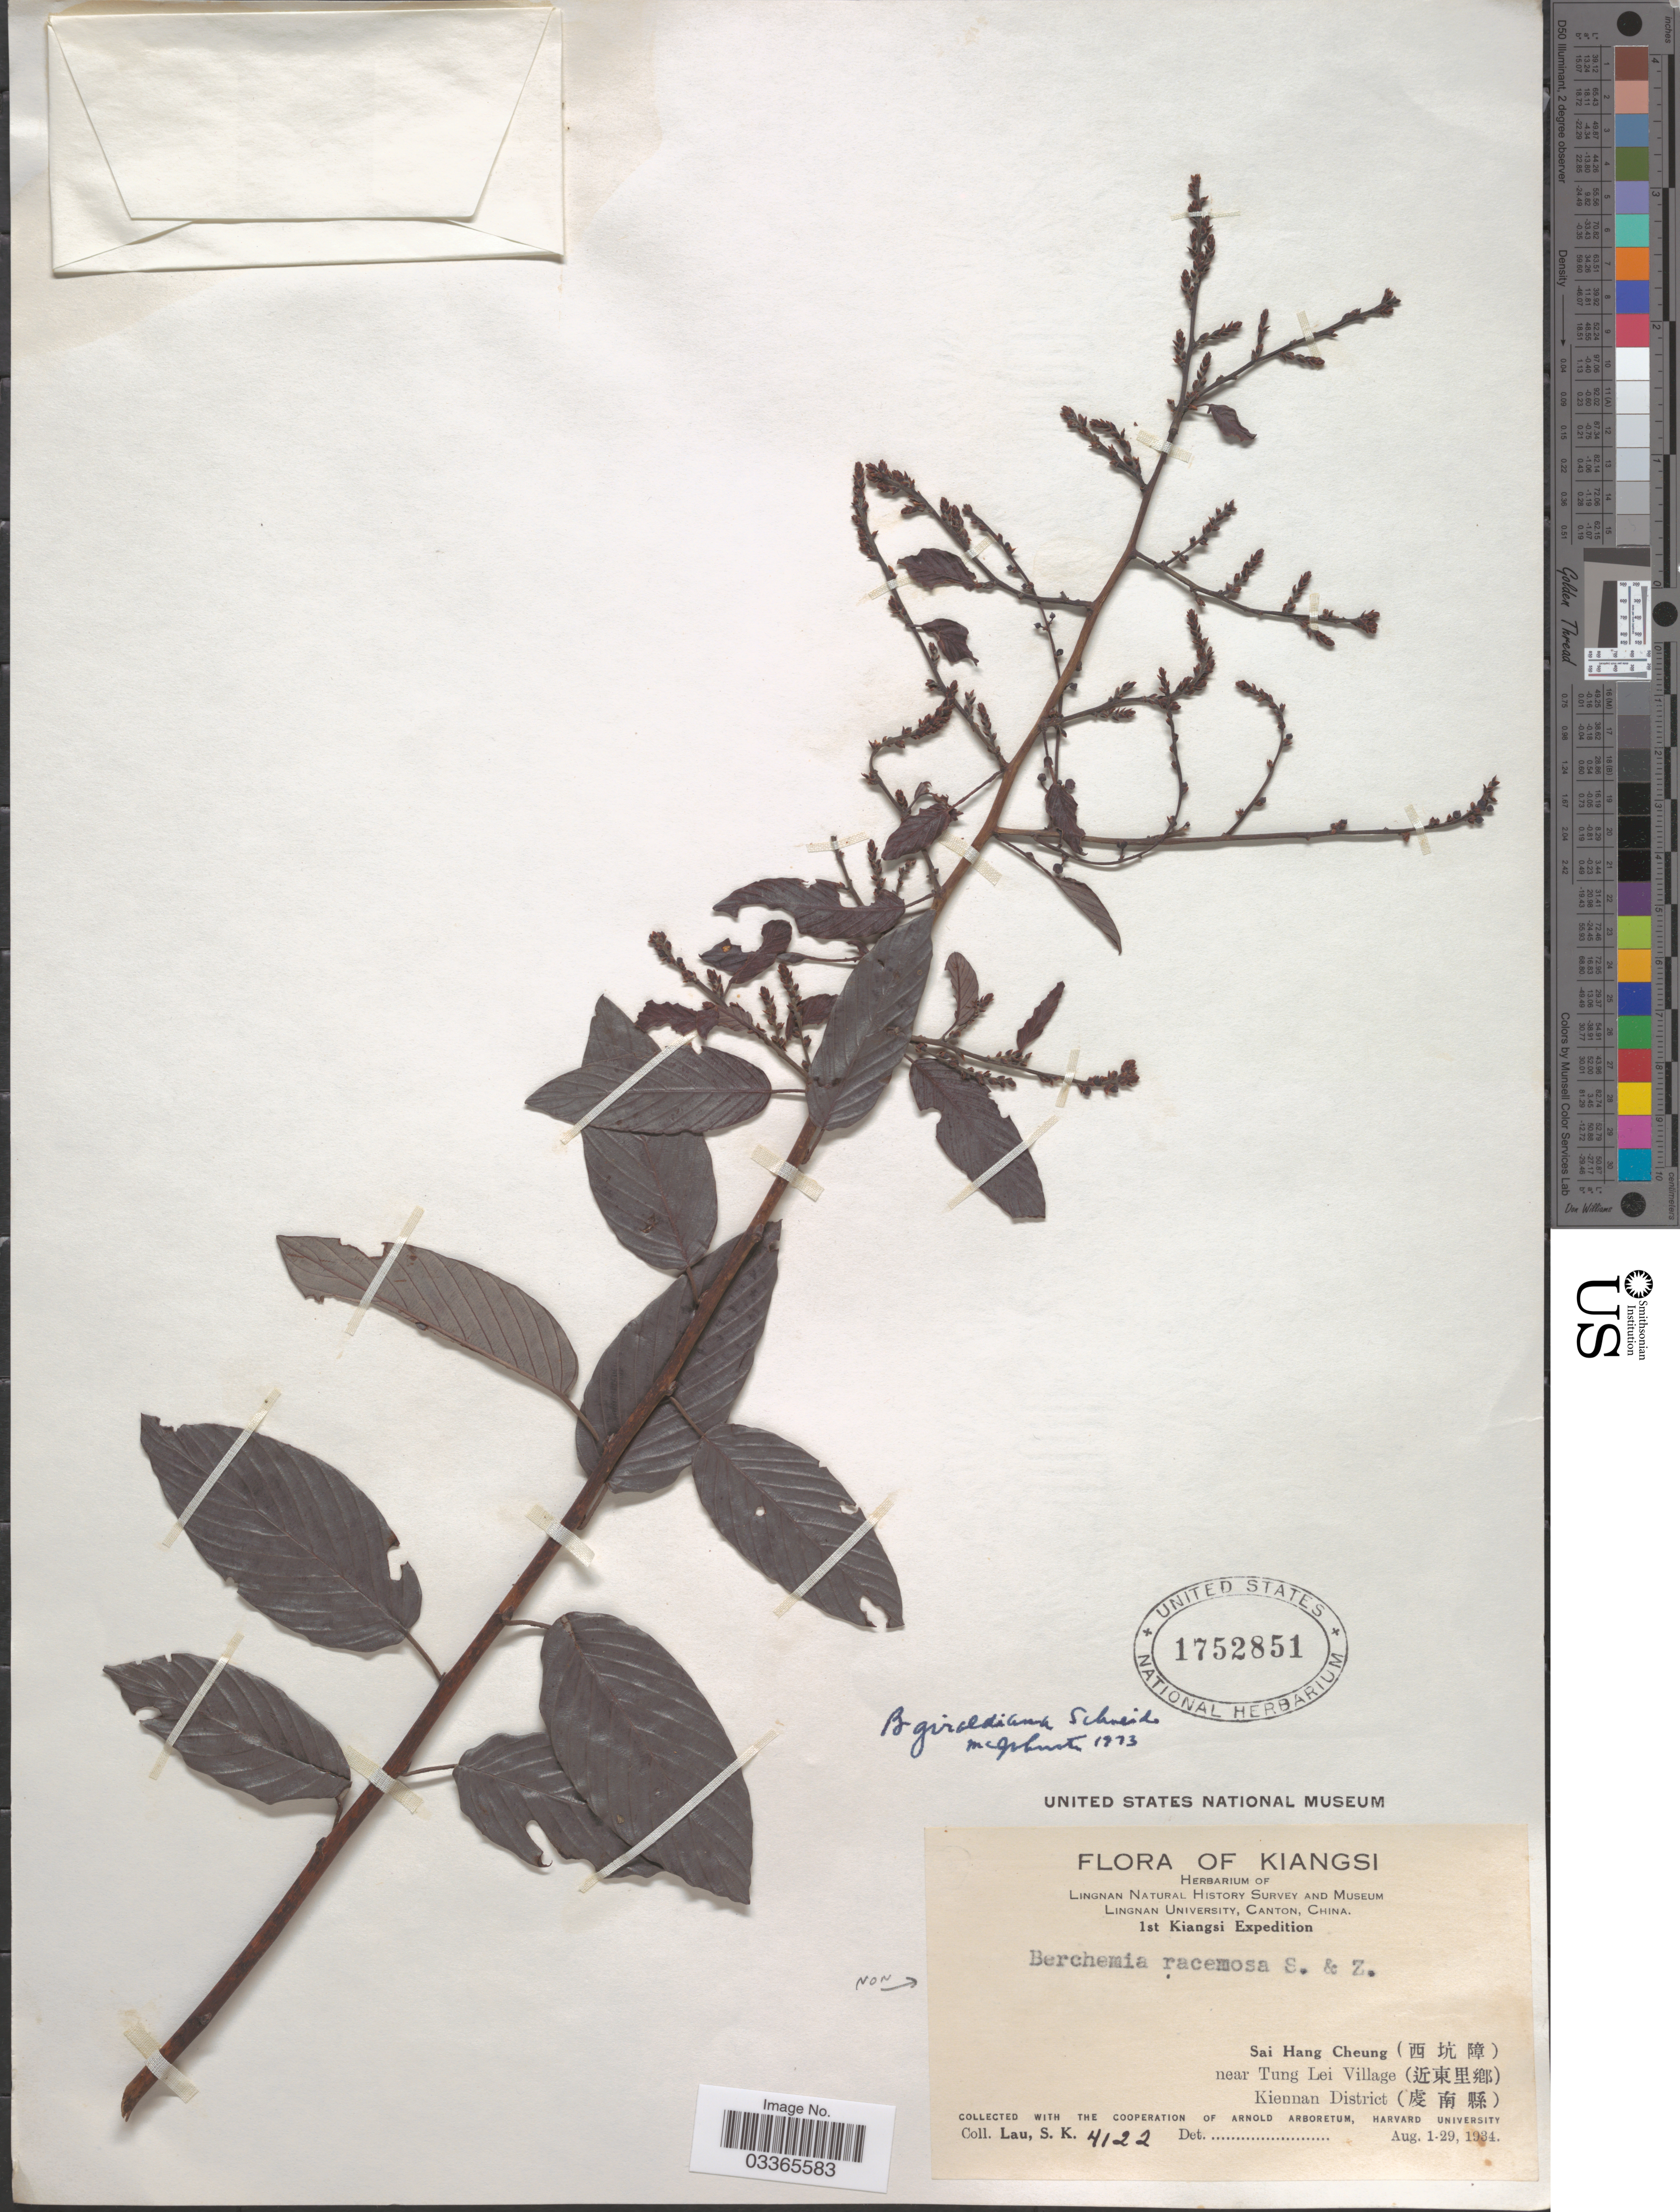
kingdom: Plantae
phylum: Tracheophyta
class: Magnoliopsida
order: Rosales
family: Rhamnaceae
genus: Berchemia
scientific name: Berchemia giraldiana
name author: C.K. Schneid.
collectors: S. K. Lau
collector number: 4122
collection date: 1934-08-01/1934-08-29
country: China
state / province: Jiangxi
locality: Kiangsi, Sai Hang Cheung (X), near Tung Lei Village (X) Kiennan District (X).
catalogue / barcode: US 1752851